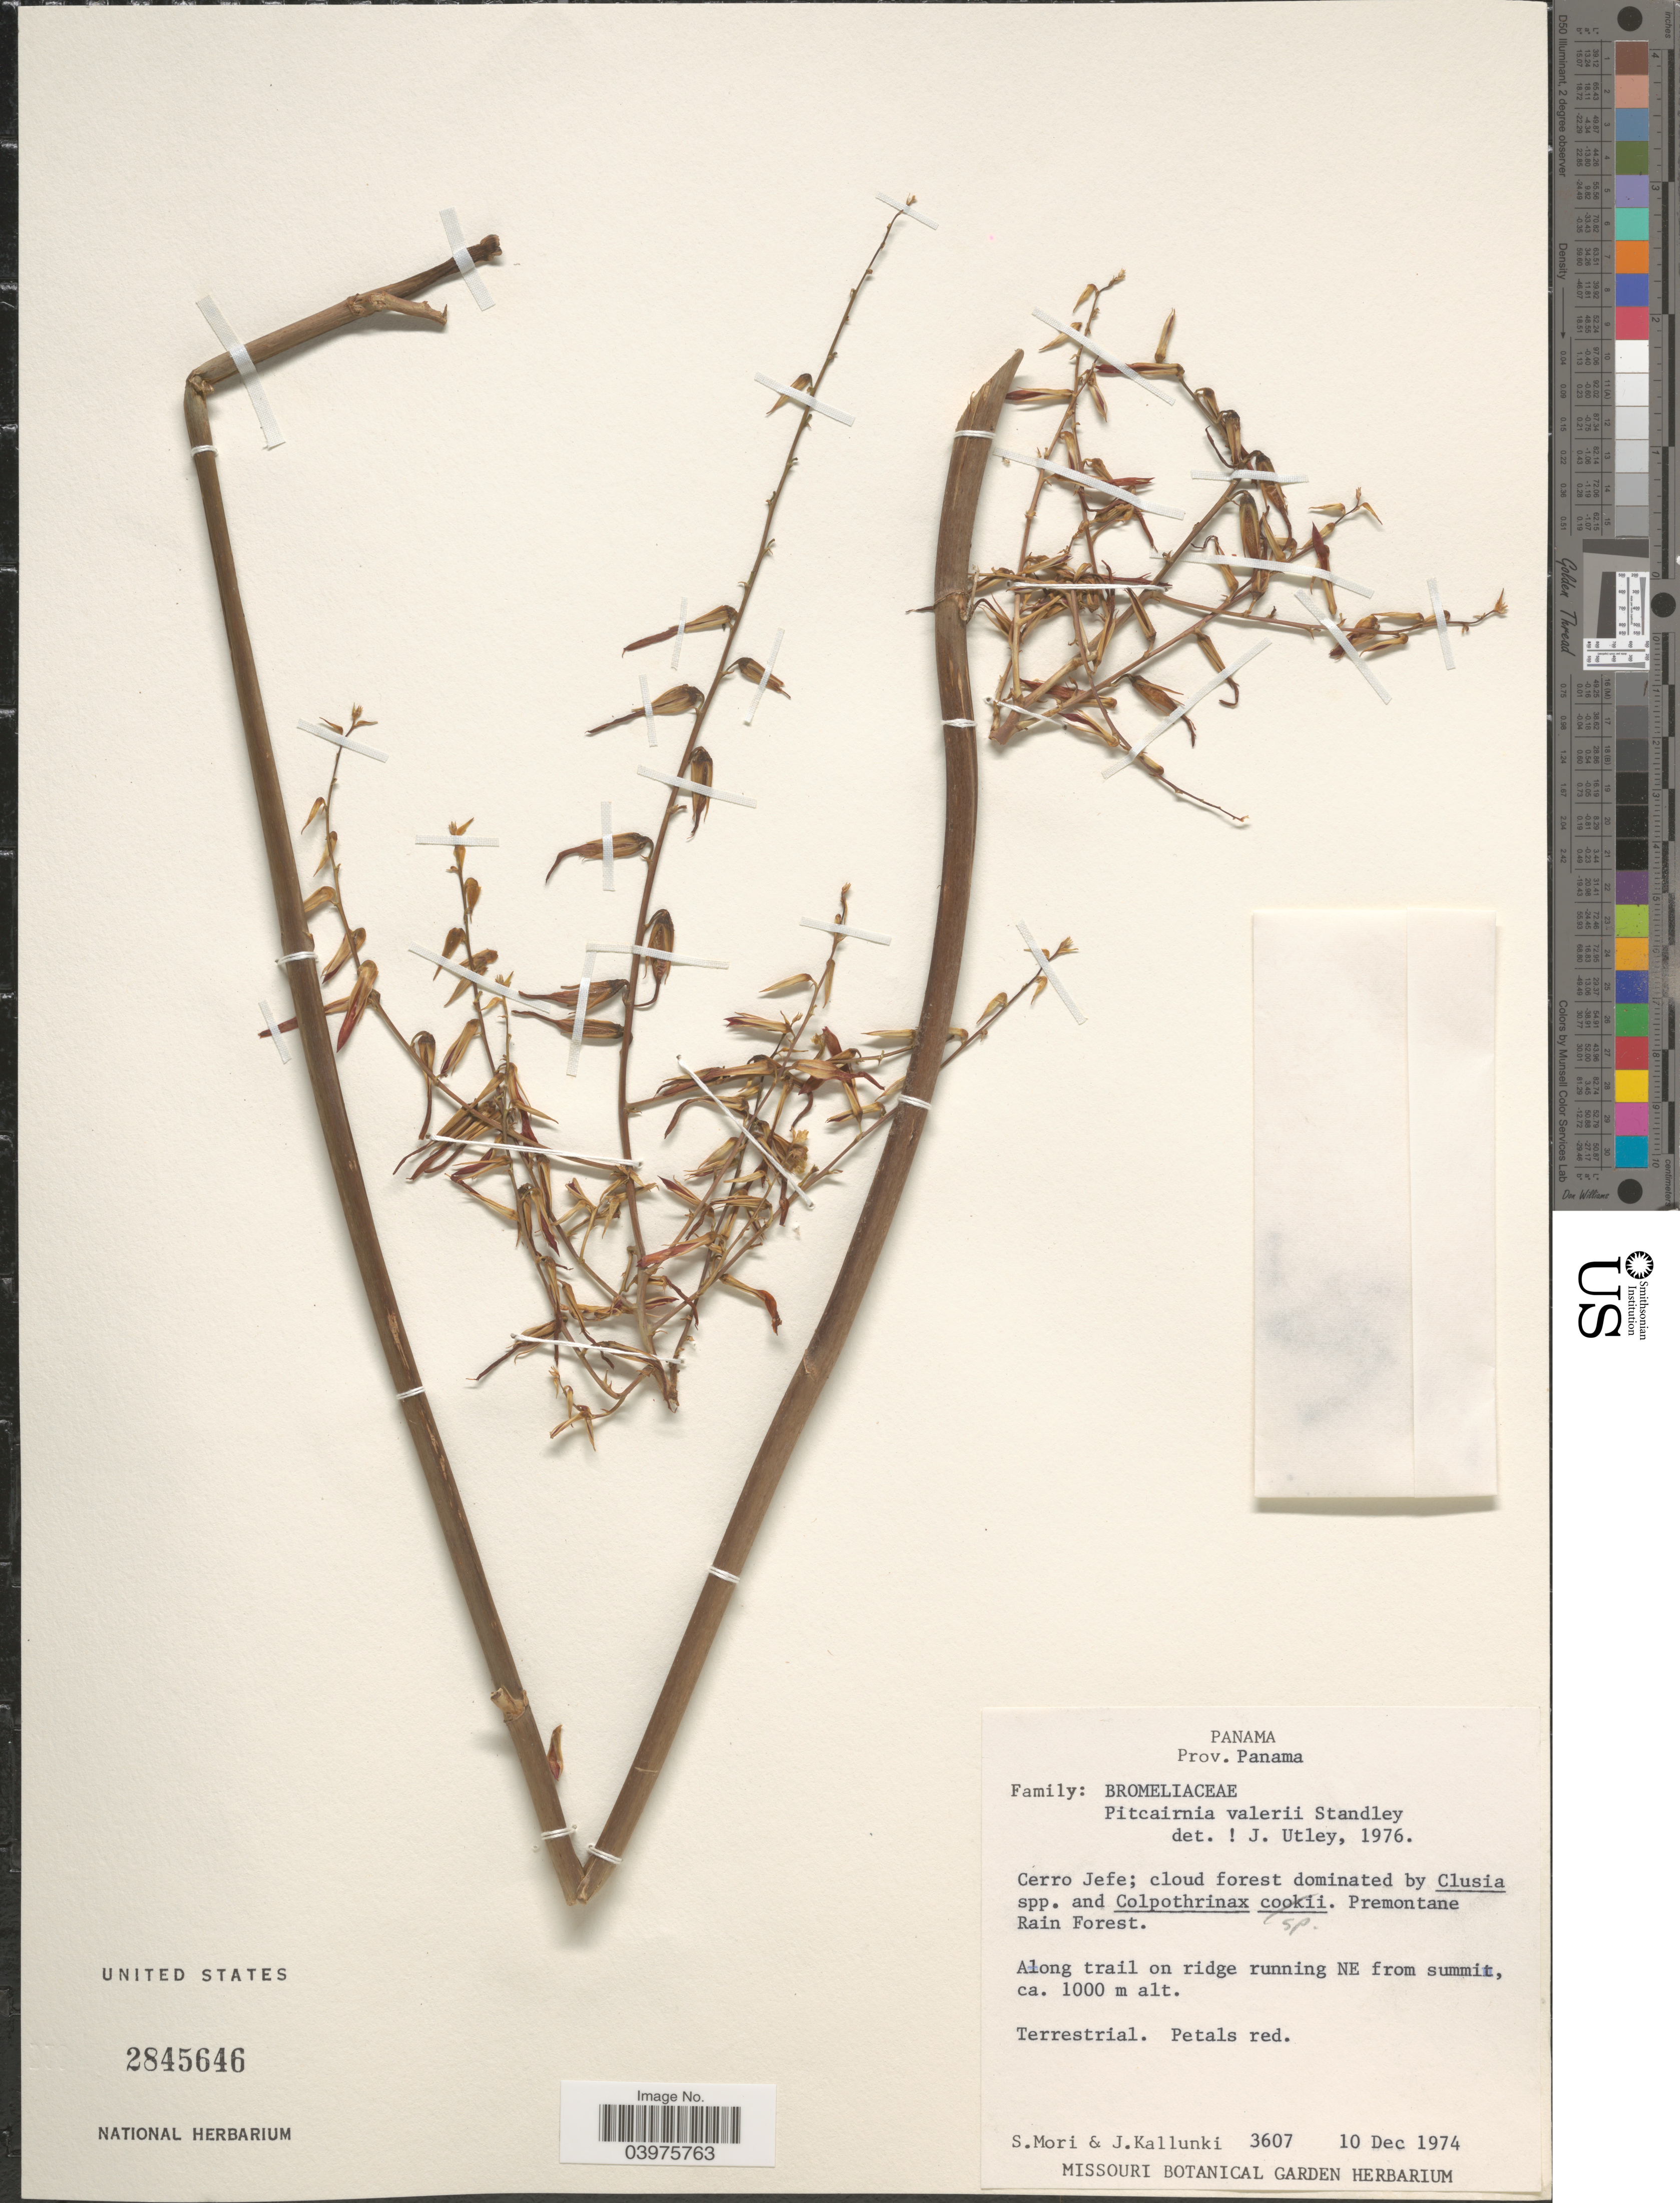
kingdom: Plantae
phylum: Tracheophyta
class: Liliopsida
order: Poales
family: Bromeliaceae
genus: Pitcairnia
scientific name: Pitcairnia valerii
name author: Standl.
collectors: S. Mori & J. Kallunki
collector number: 3607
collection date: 1974-12-10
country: Panama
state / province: Panamá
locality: Cerro Jefe. Premontane Rain Forest. Along trail on ridge running NE from summit.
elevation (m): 1000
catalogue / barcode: US 2845646